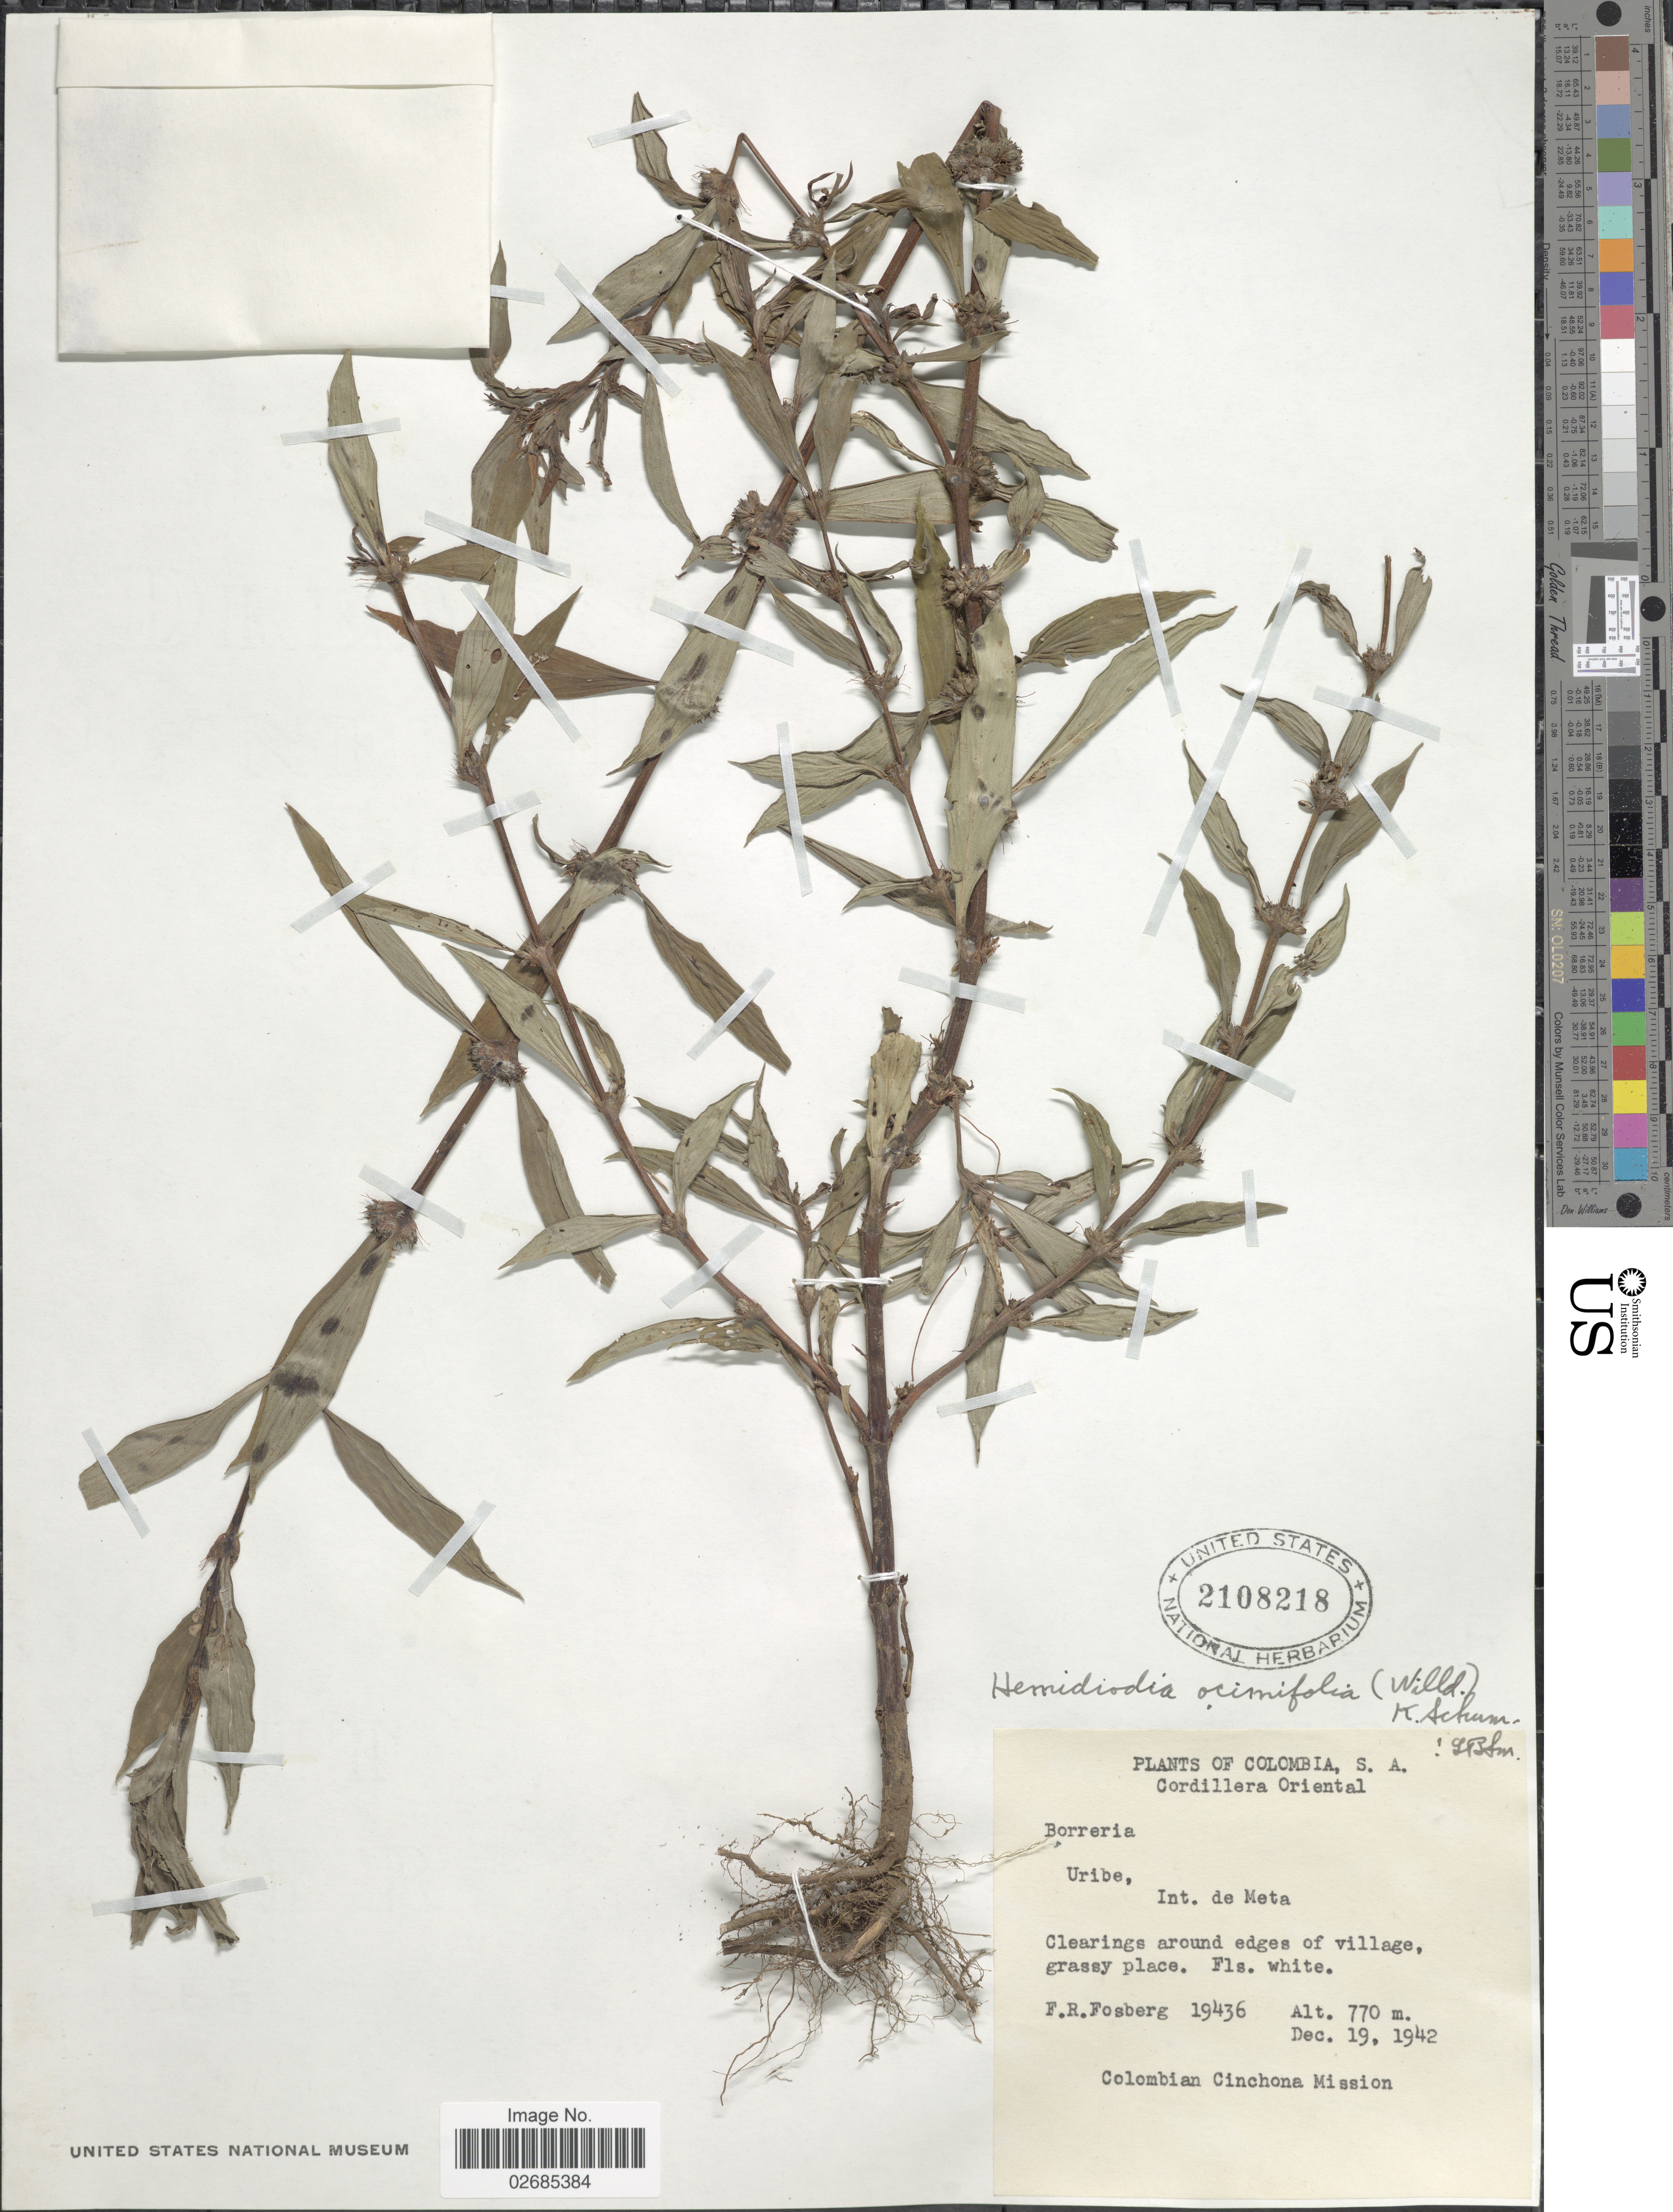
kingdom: Plantae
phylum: Tracheophyta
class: Magnoliopsida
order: Gentianales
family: Rubiaceae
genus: Hemidiodia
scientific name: Hemidiodia ocimifolia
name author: (Willd.) K. Schum.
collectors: F. R. Fosberg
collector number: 19436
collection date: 1942-12-19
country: Colombia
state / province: Meta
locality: Cordillera Oriental. Uribe. Clearings around edges of village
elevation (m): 770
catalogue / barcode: US 2108218